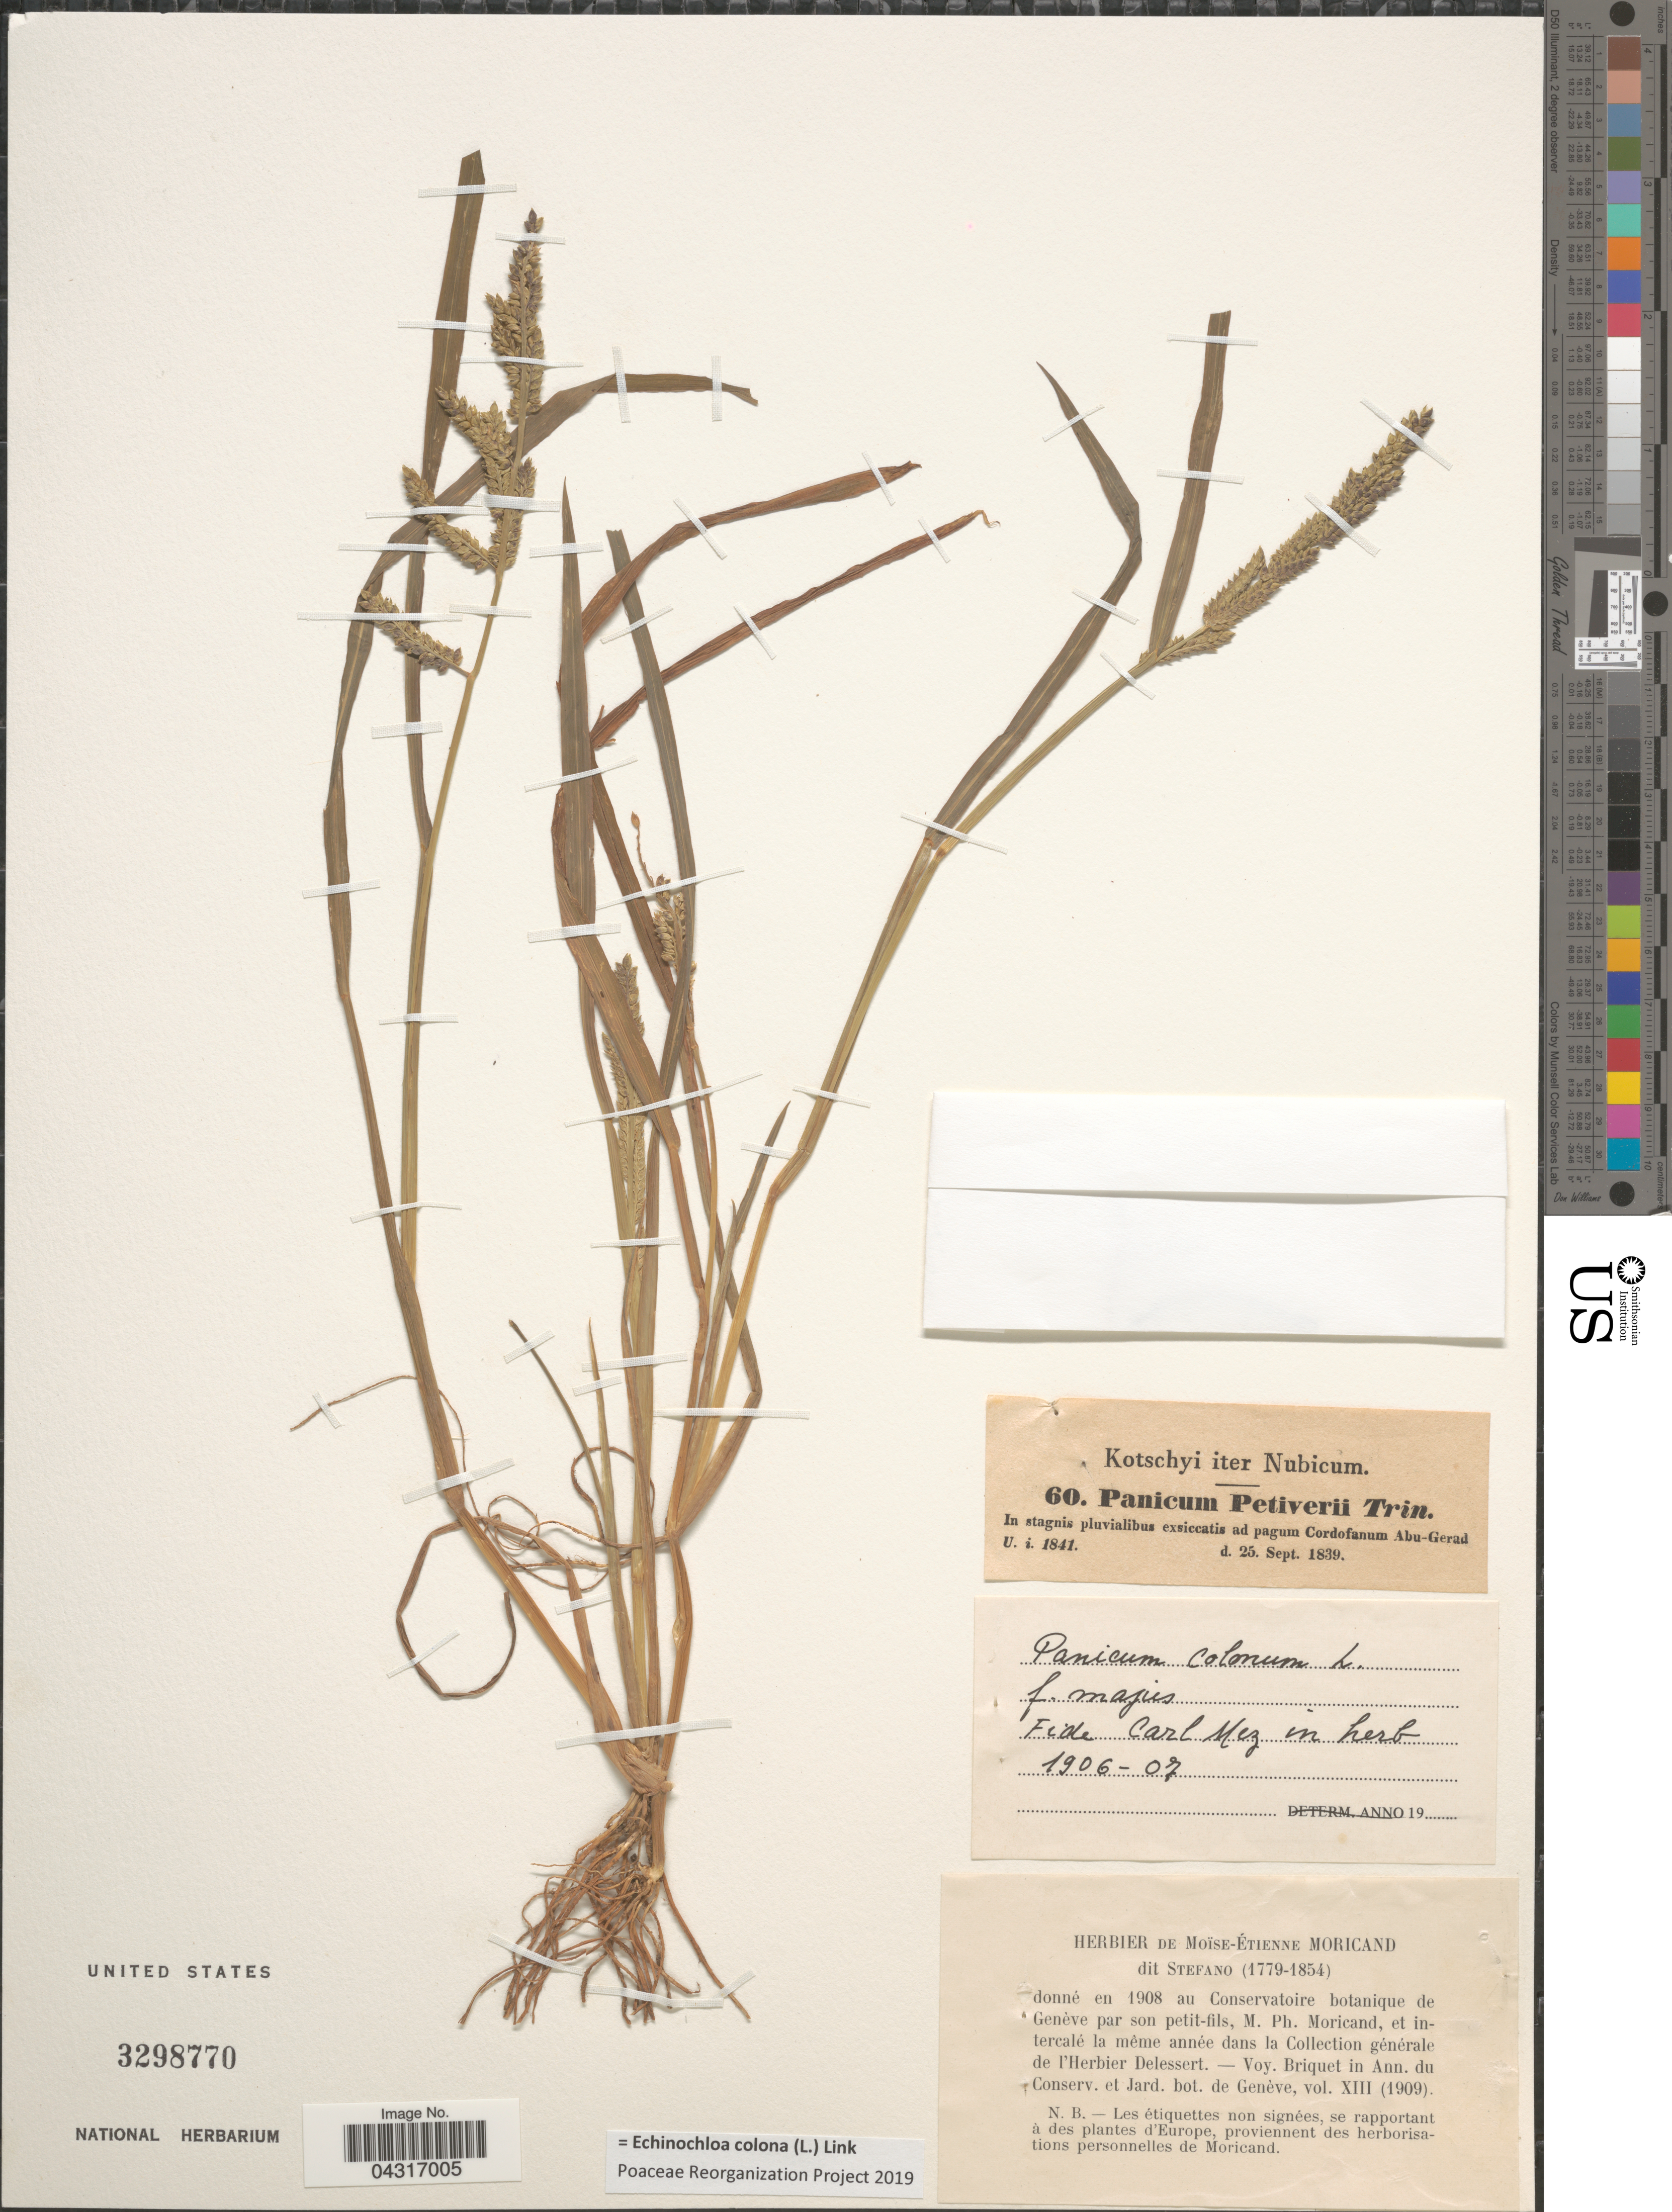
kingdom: Plantae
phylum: Tracheophyta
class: Liliopsida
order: Poales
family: Poaceae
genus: Echinochloa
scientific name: Echinochloa colona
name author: (L.) Link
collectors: -. Kotschyi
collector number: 60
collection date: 1839-09-25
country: Sudan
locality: Iter Nubicum. In stagnis pluvialibus exsiccatis ad pagum Cordofanum Abu-Gerad.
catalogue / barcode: US 3298770